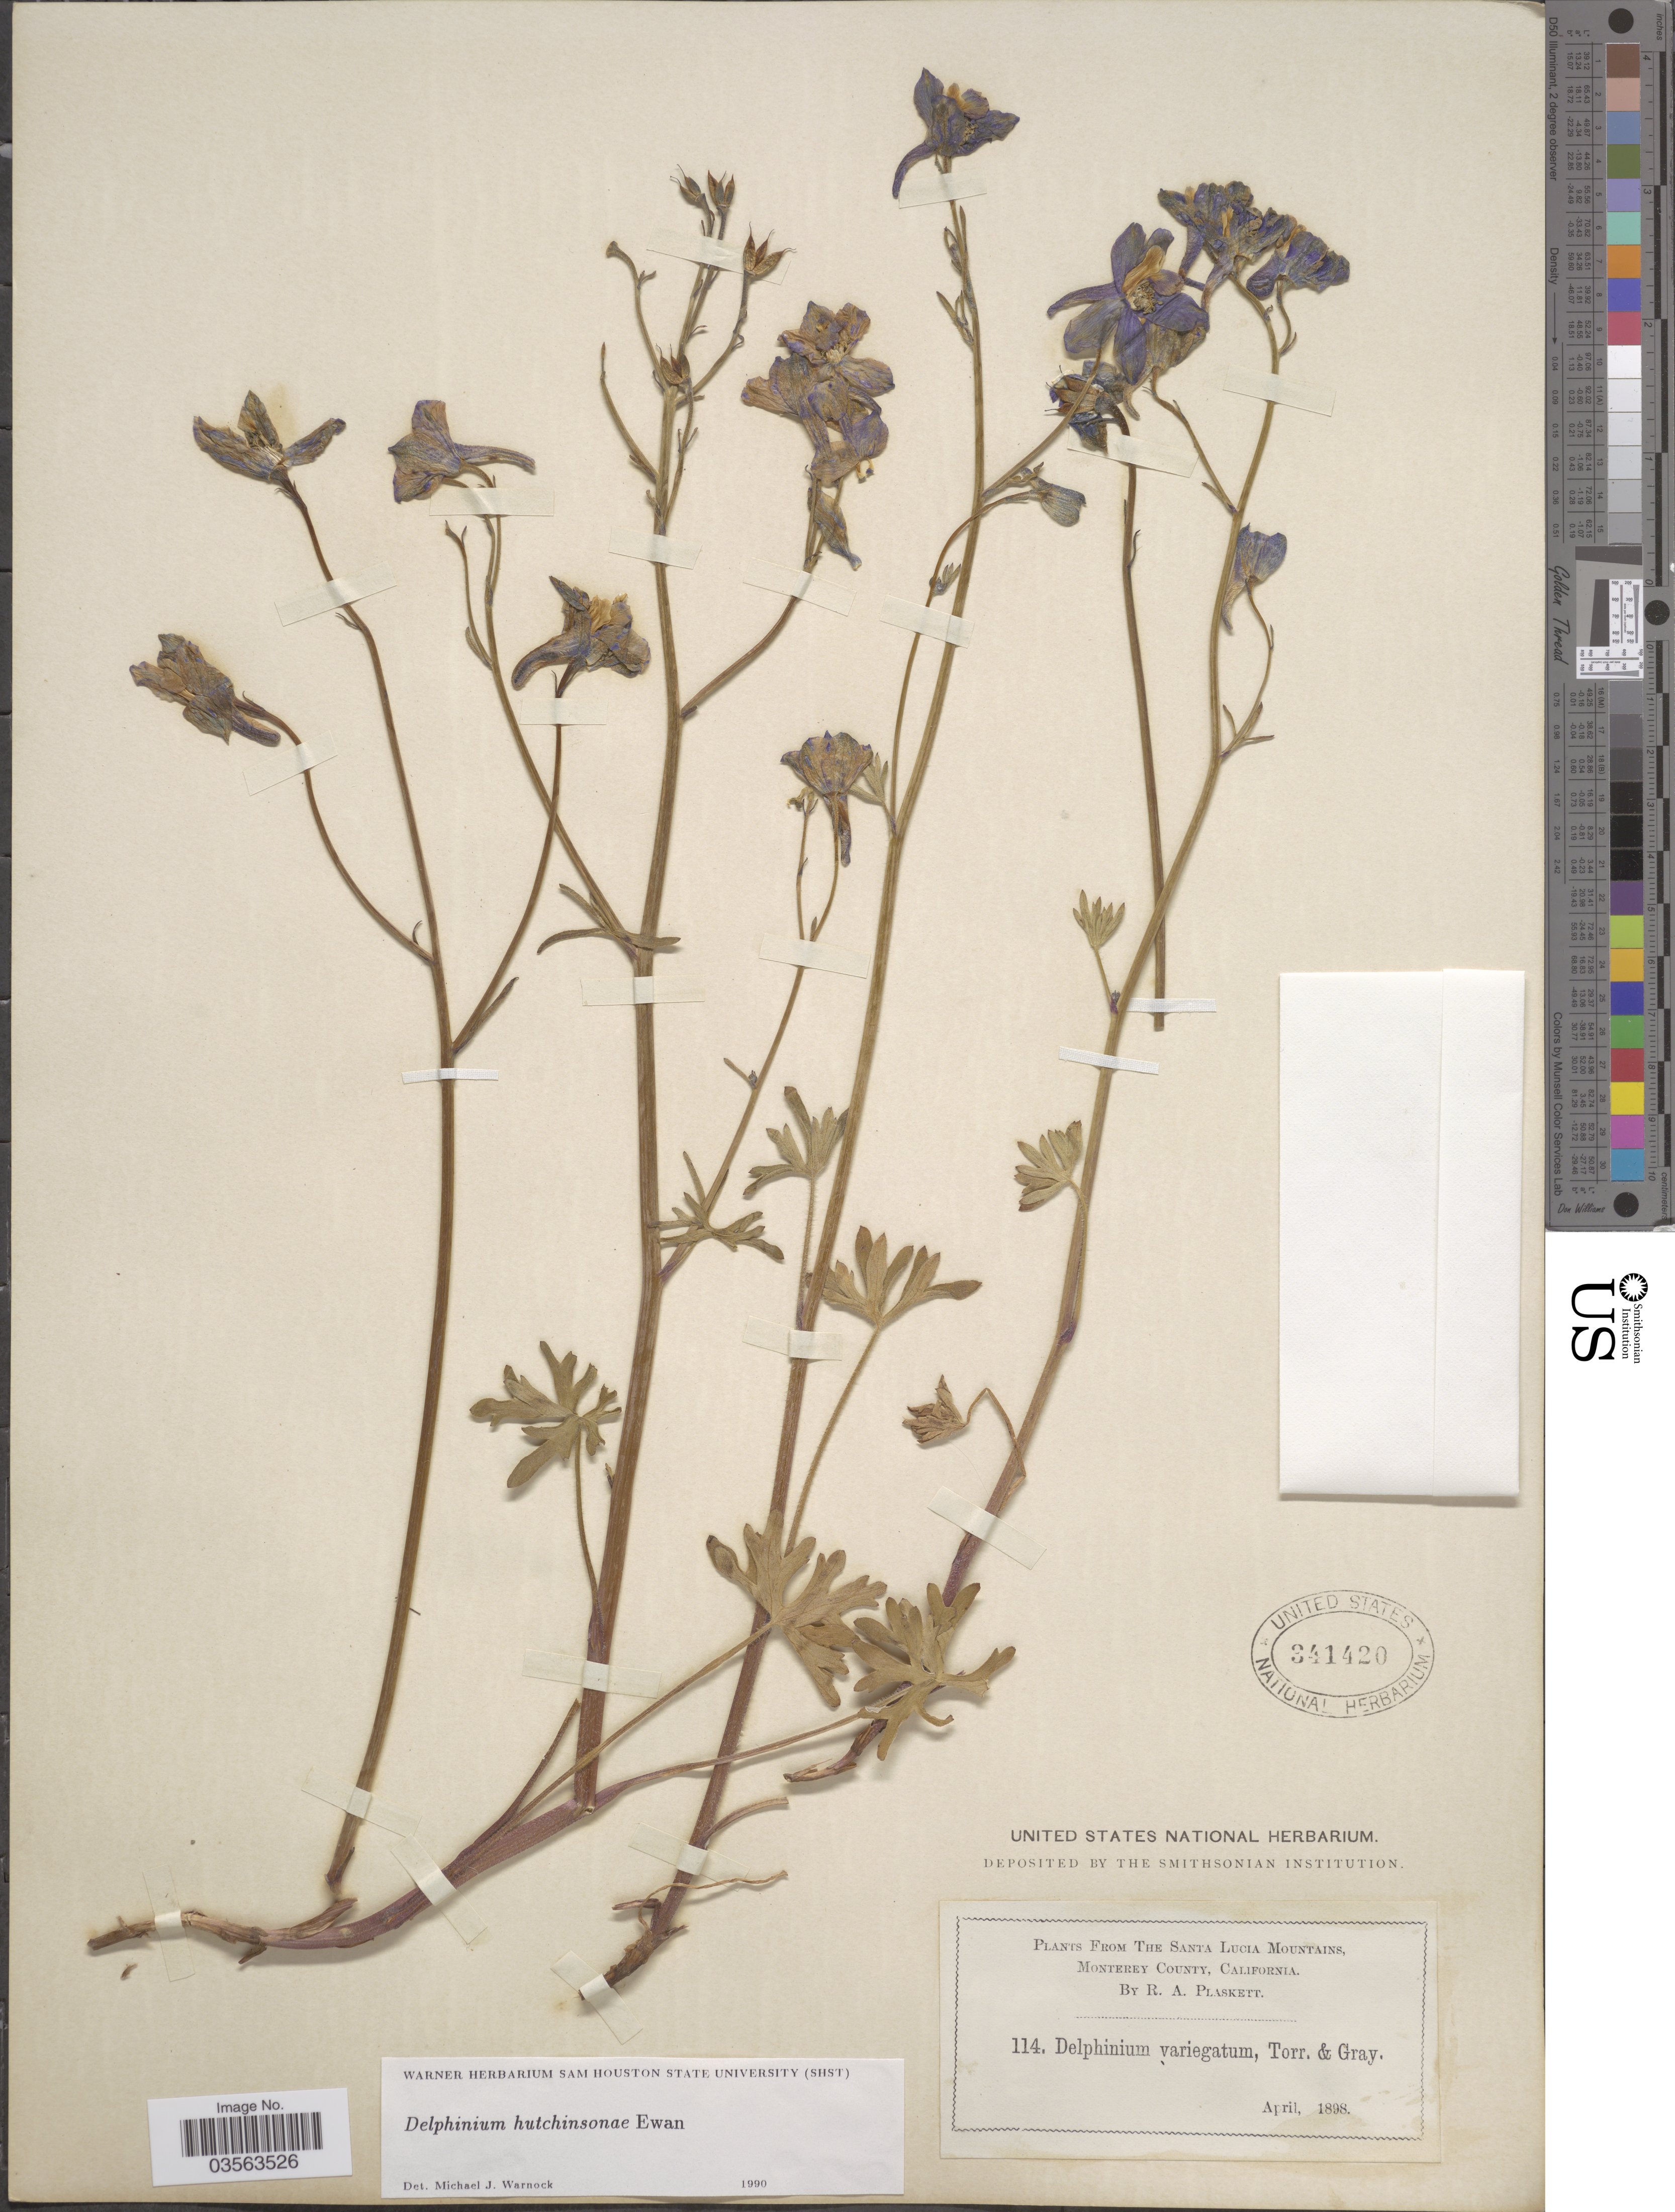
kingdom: Plantae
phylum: Tracheophyta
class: Magnoliopsida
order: Ranunculales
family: Ranunculaceae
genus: Delphinium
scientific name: Delphinium hutchinsoniae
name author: Ewan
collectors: R. Plaskett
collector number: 114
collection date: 1898-04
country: United States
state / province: California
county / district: Monterey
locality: The Santa Lucia Mountains, Monterey County.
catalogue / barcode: US 341420